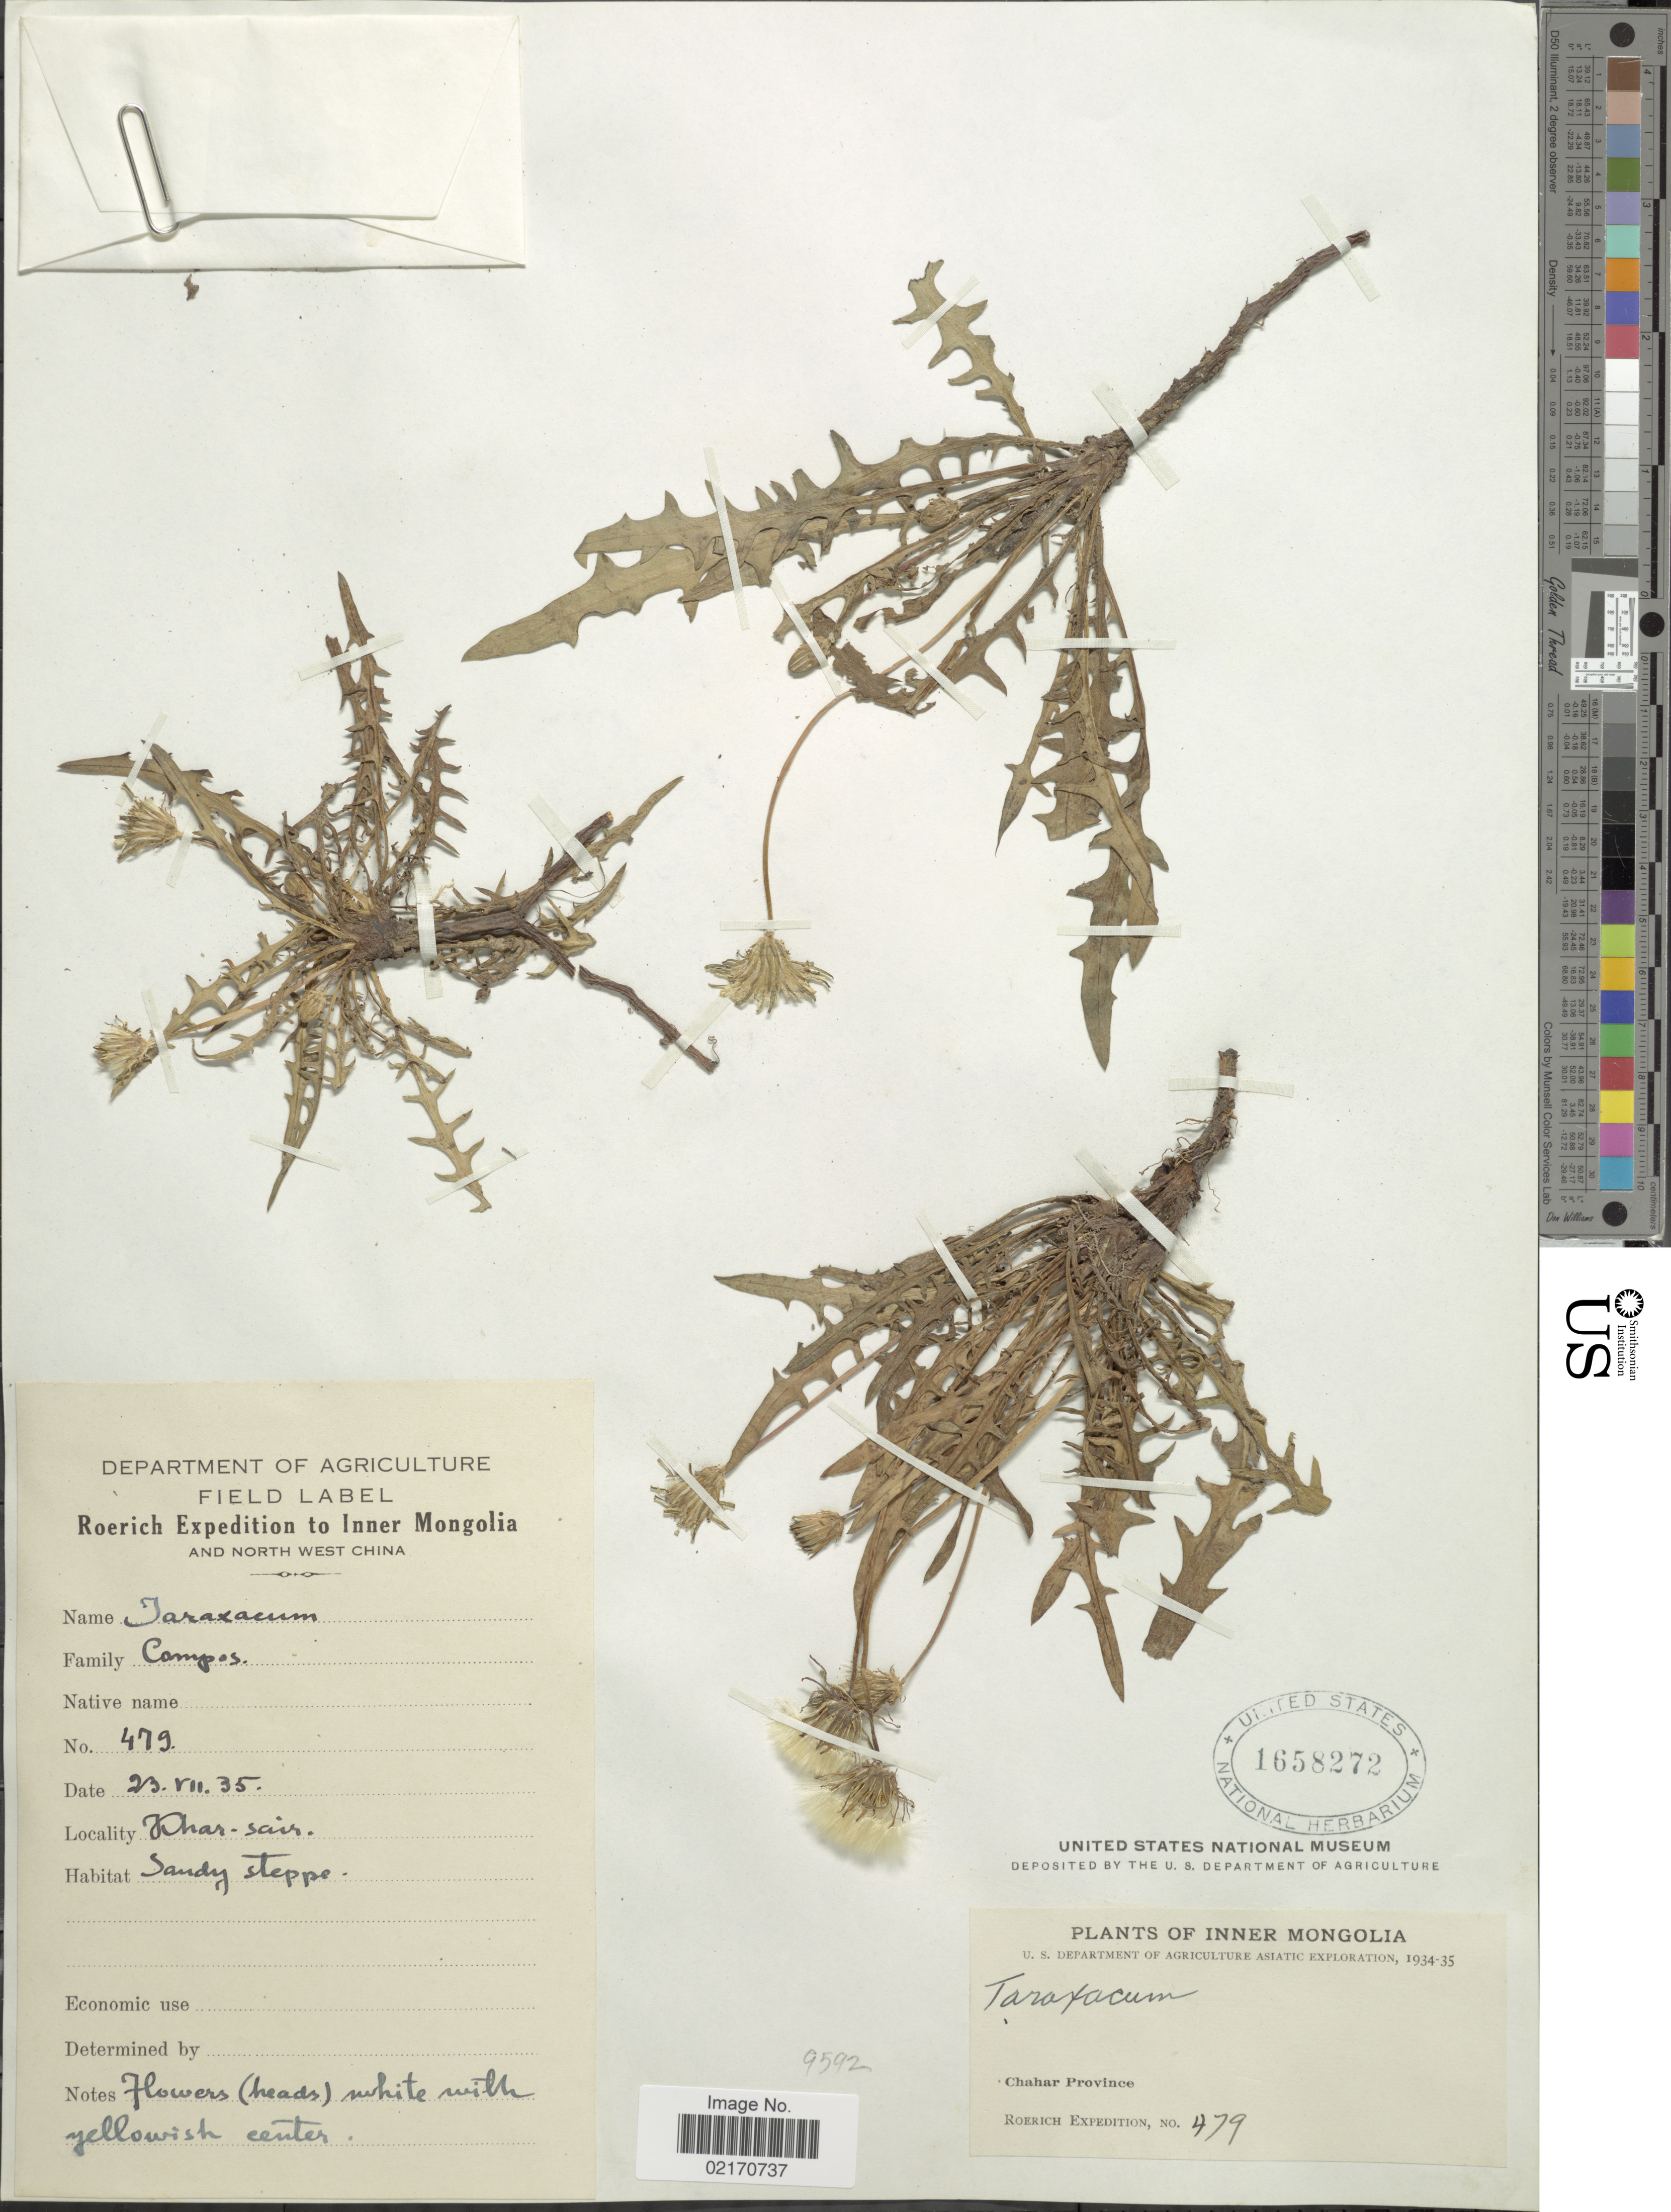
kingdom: Plantae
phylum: Tracheophyta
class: Magnoliopsida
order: Asterales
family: Asteraceae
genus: Taraxacum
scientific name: Taraxacum sp.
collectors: Roerich Expedition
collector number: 479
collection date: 1935-07-23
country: China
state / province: Nei Monggol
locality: Inner Mongolia, Chahar Province, Khar-sair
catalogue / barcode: US 1658272